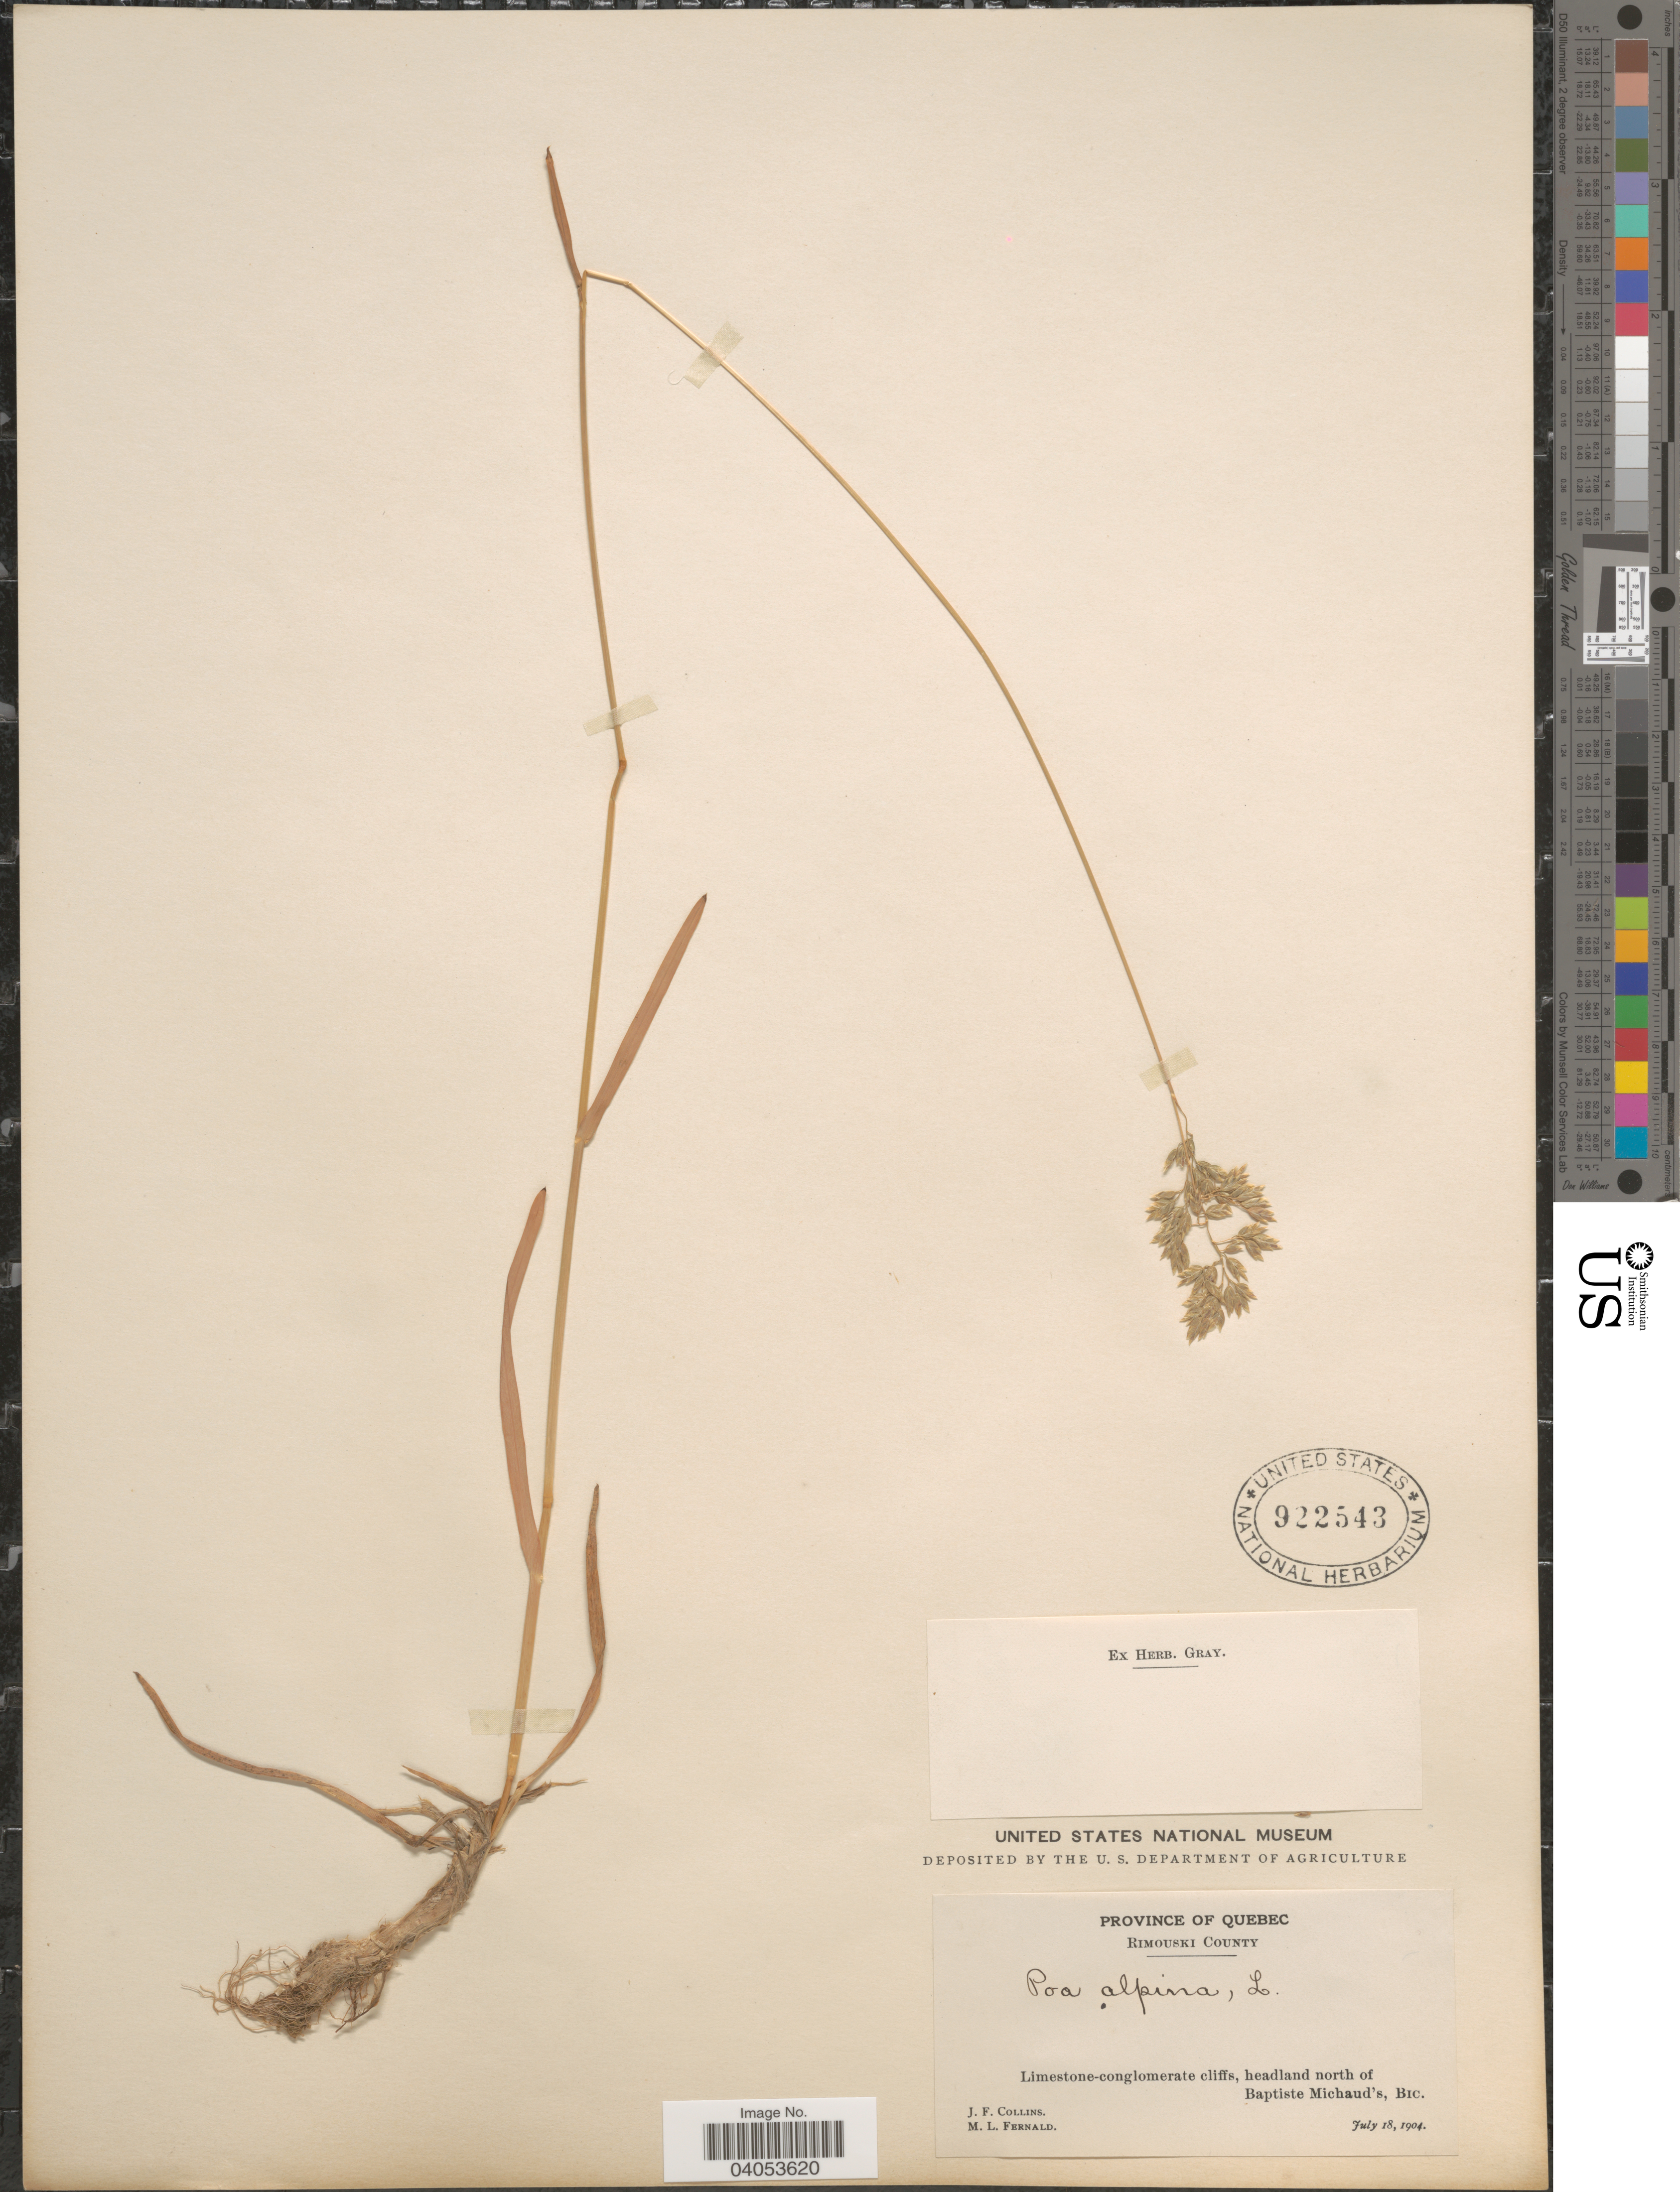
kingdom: Plantae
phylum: Tracheophyta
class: Liliopsida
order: Poales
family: Poaceae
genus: Poa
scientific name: Poa alpina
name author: L.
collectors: J. Collins & M. L. Fernald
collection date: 1904-07-18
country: Canada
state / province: Quebec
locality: Rimouski County. Limestone-conglomerate cliffs, headland north of Baptiste Michaud's, Bic.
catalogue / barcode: US 922543